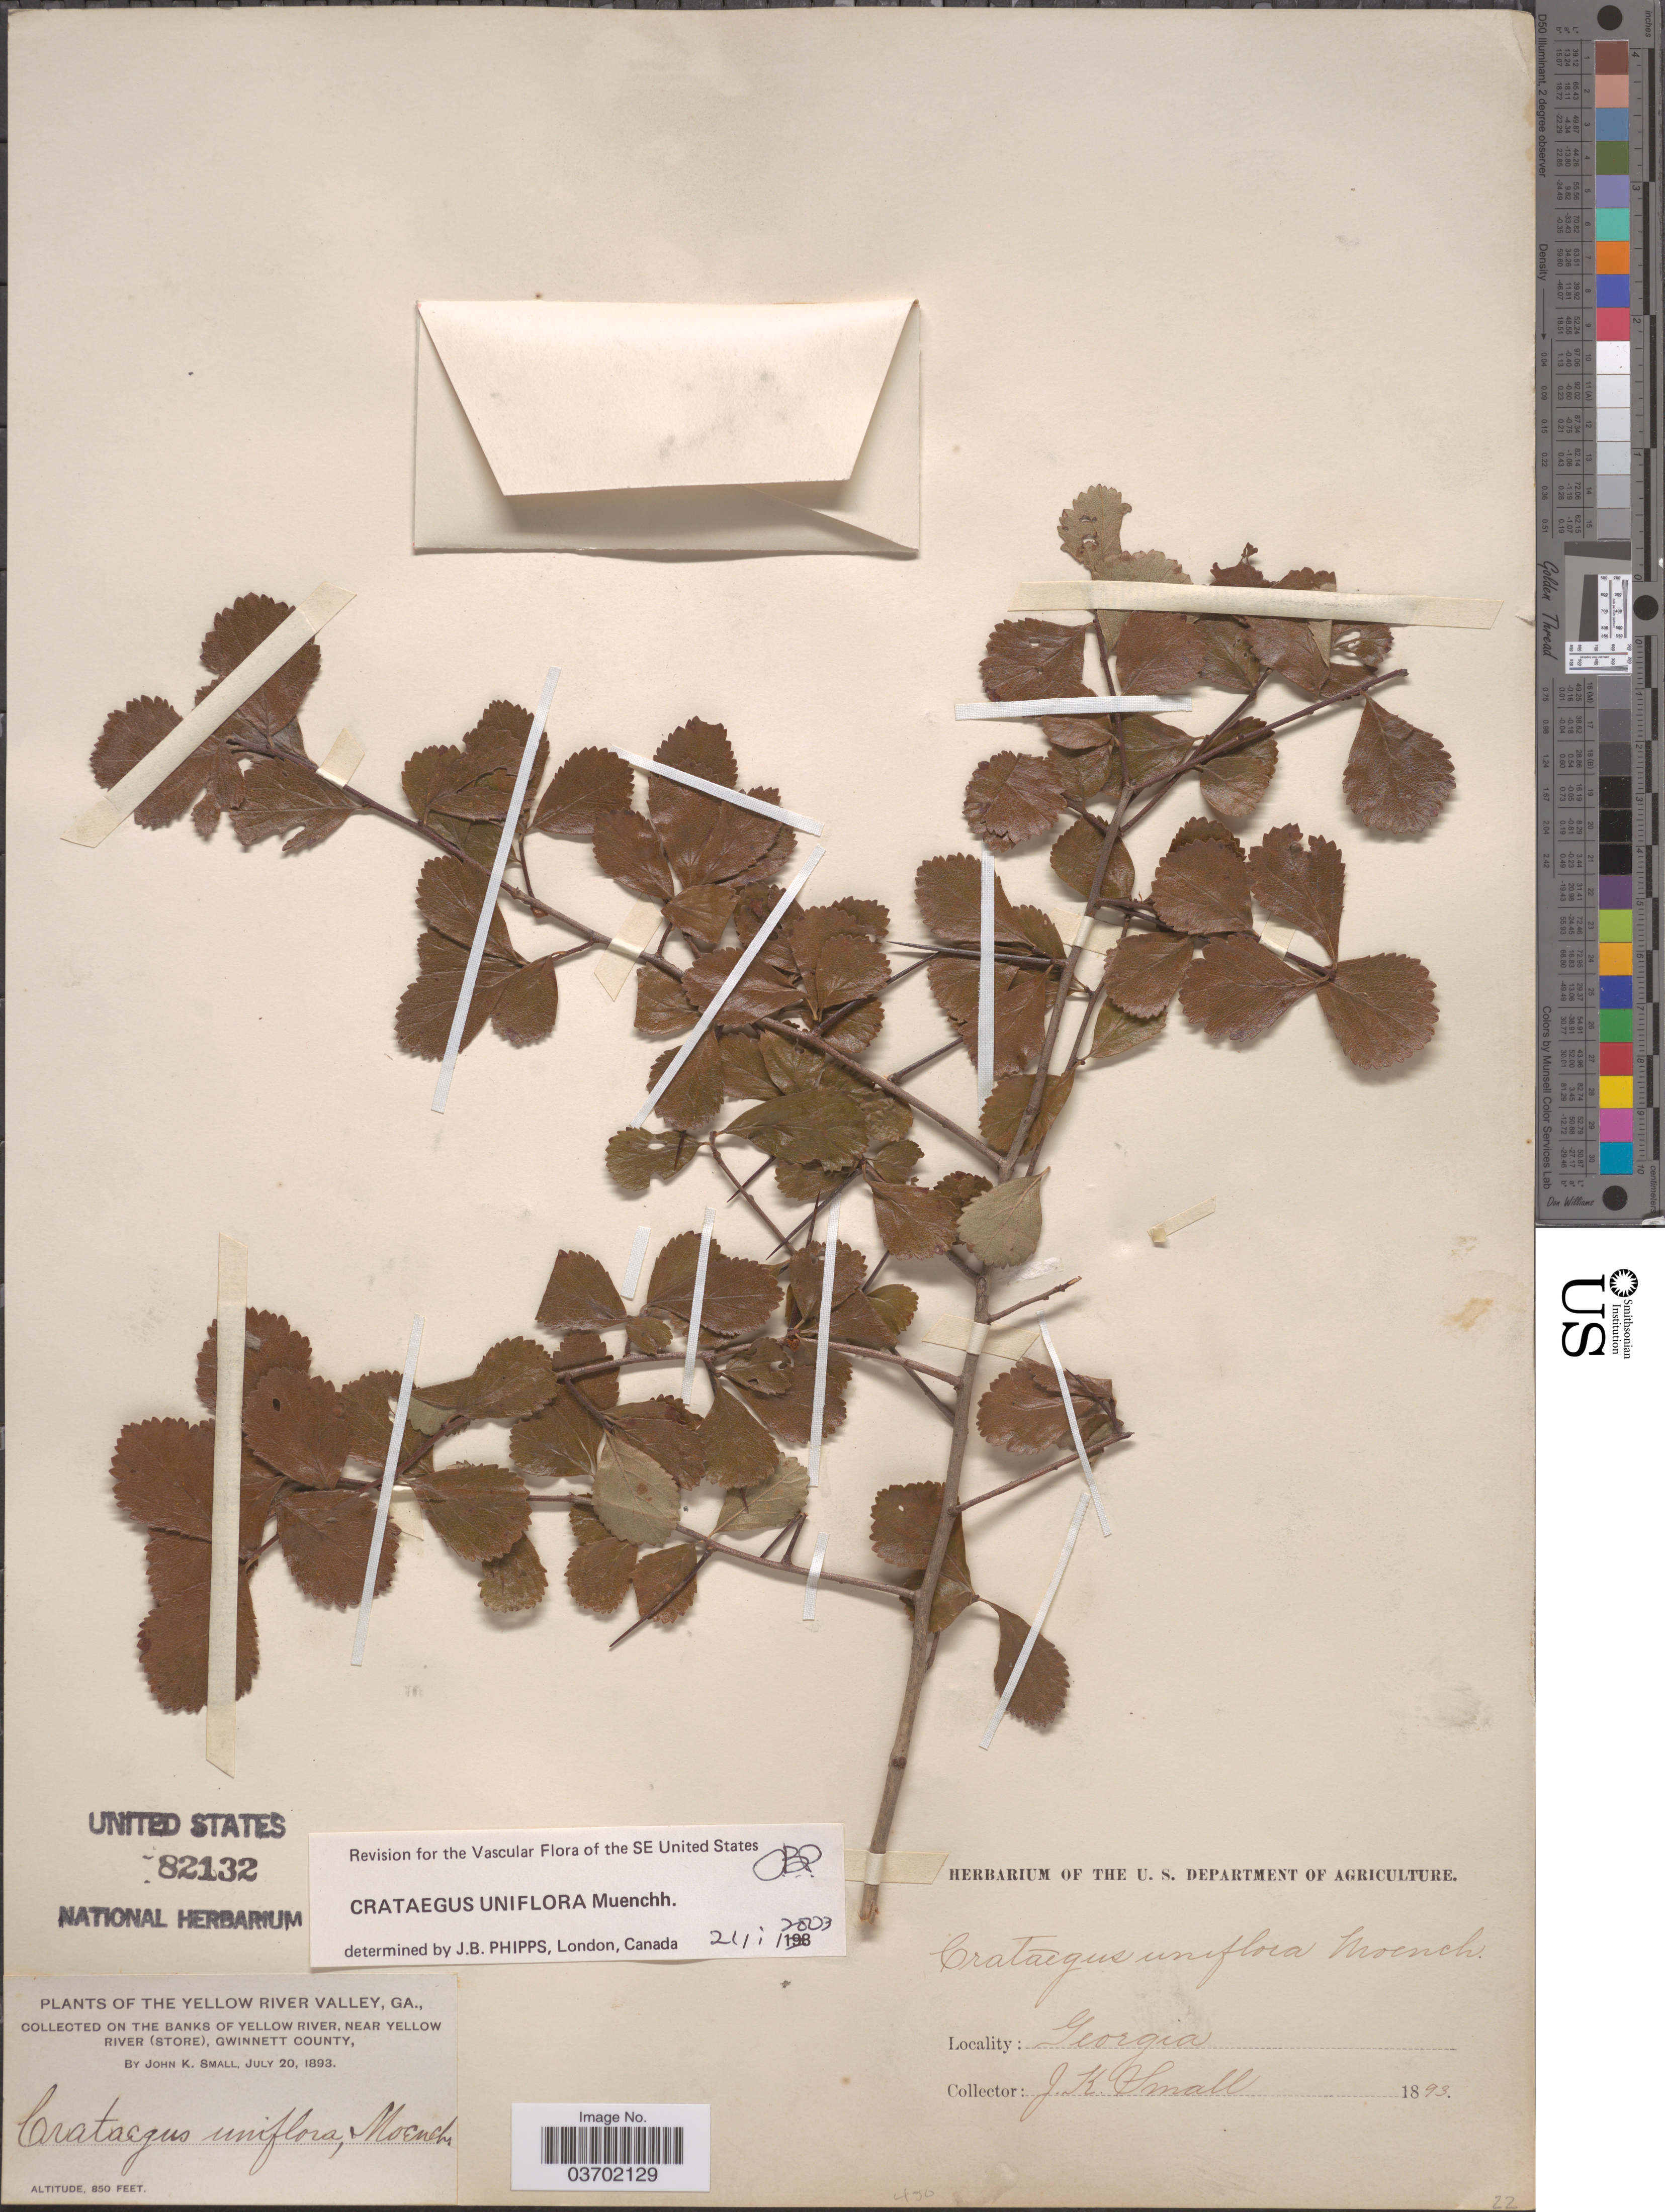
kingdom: Plantae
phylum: Tracheophyta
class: Magnoliopsida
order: Rosales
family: Rosaceae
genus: Crataegus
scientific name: Crataegus uniflora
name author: Münchh.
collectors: J. K. Small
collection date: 1893-07-20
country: United States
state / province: Georgia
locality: Yellow River Valley, on the banks of Yellow River, near Yellow River (Store), Gwinnett County.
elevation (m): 259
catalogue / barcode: US 82132